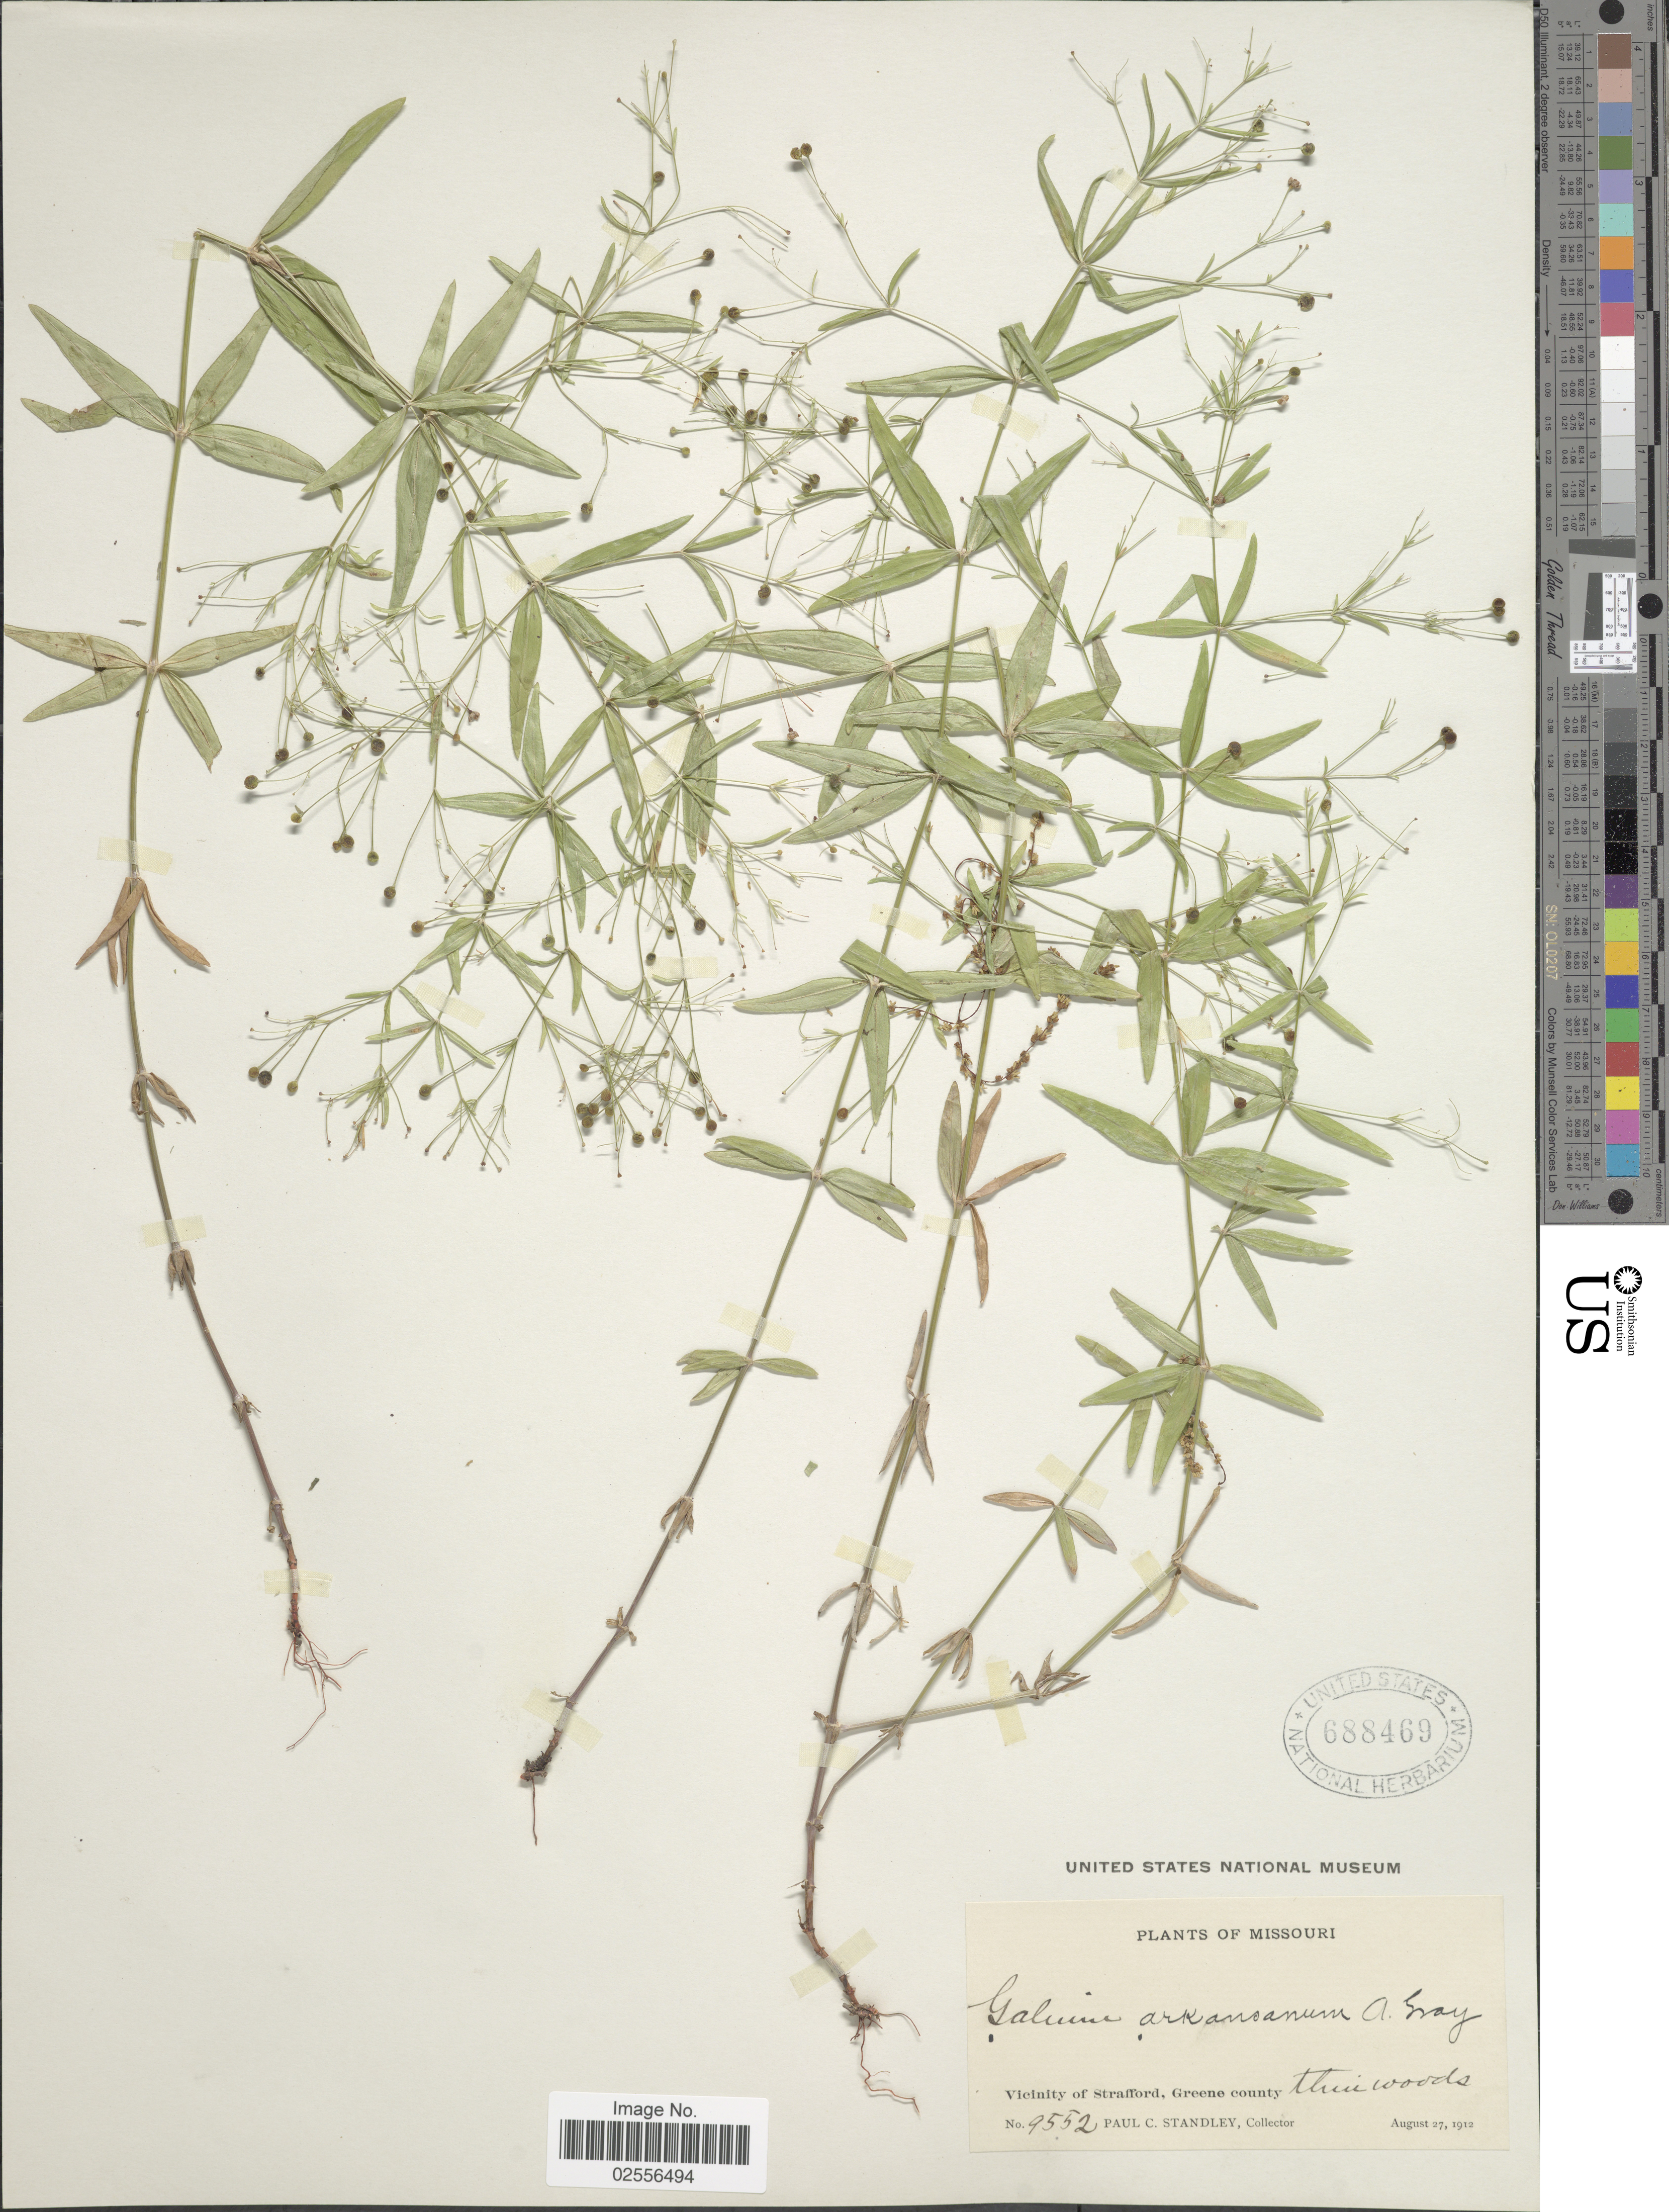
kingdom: Plantae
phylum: Tracheophyta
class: Magnoliopsida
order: Gentianales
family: Rubiaceae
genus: Galium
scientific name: Galium arkansanum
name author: A. Gray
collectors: P. C. Standley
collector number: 9552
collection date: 1912-08-27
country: United States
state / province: Missouri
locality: Vicinity of Strafford, Greene county, thin woods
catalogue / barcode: US 688469